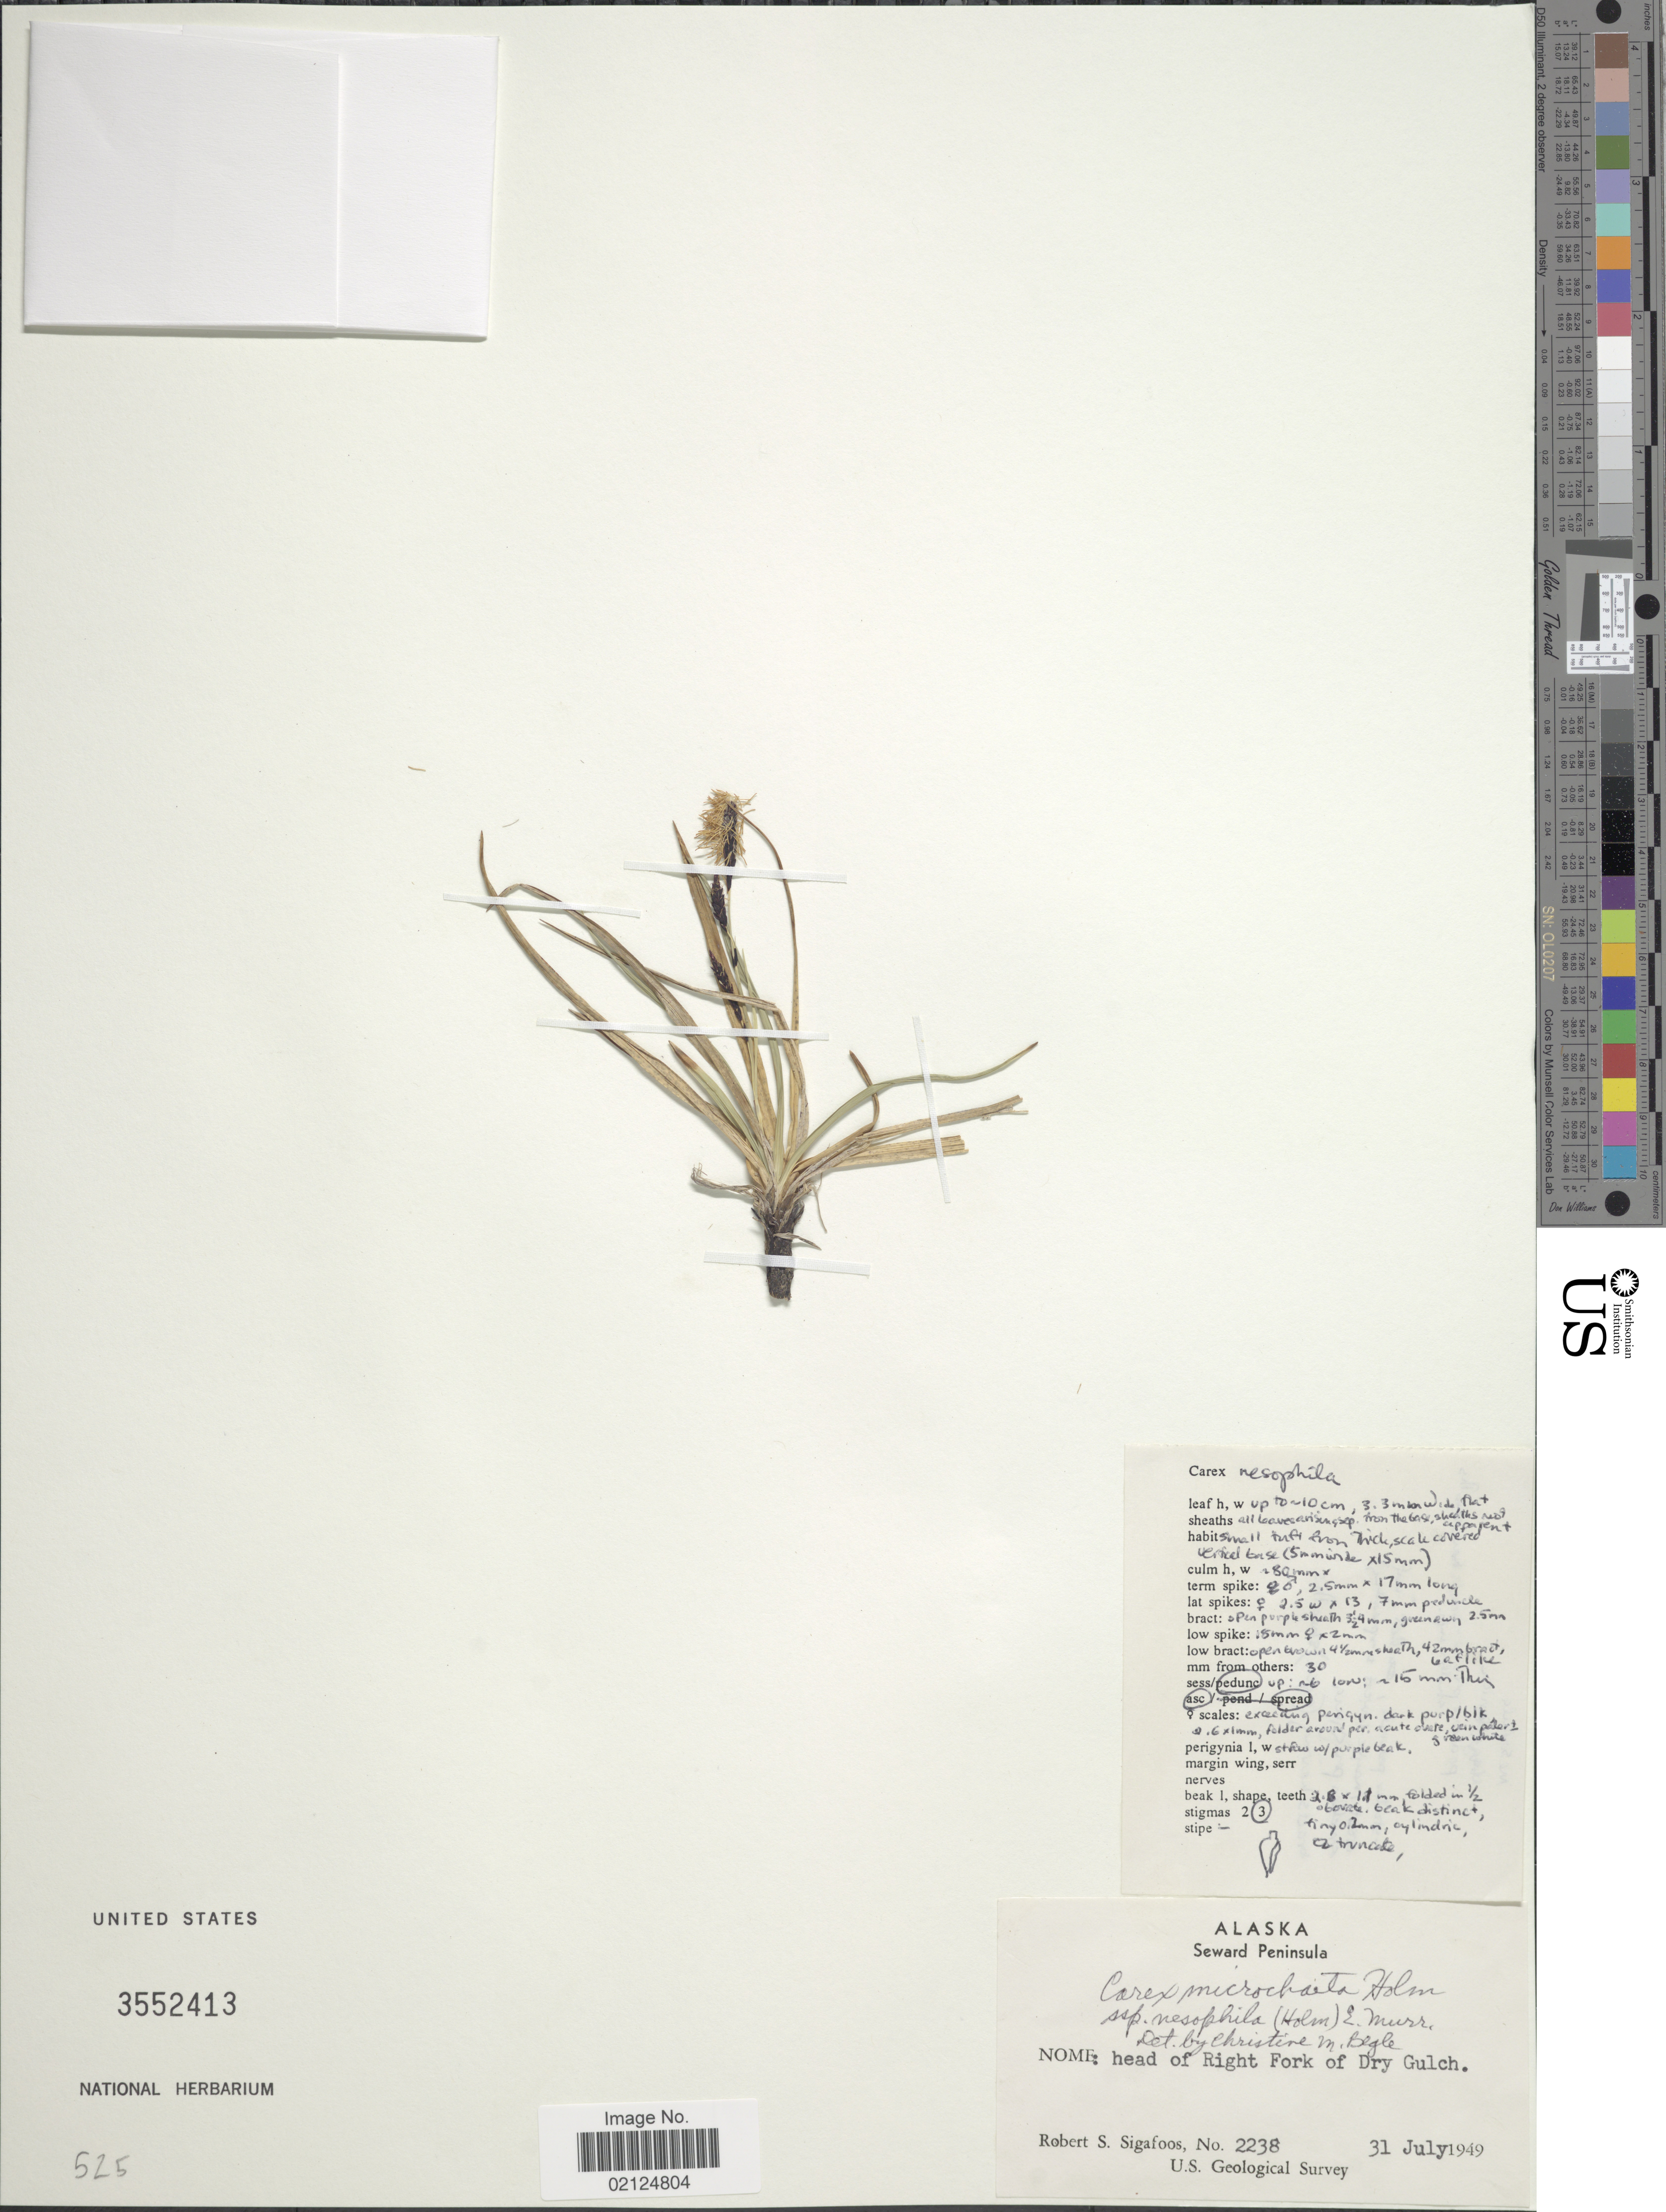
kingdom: Plantae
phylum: Tracheophyta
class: Liliopsida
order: Poales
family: Cyperaceae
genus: Carex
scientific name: Carex microchaeta subsp. nesophila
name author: (Holm) D.F. Murray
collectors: R. Sigafoos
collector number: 2238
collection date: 1949-07-31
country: United States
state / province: Alaska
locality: Seward Peninsula, Nome: head of Right Fork of Dry Gulch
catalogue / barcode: US 3552413